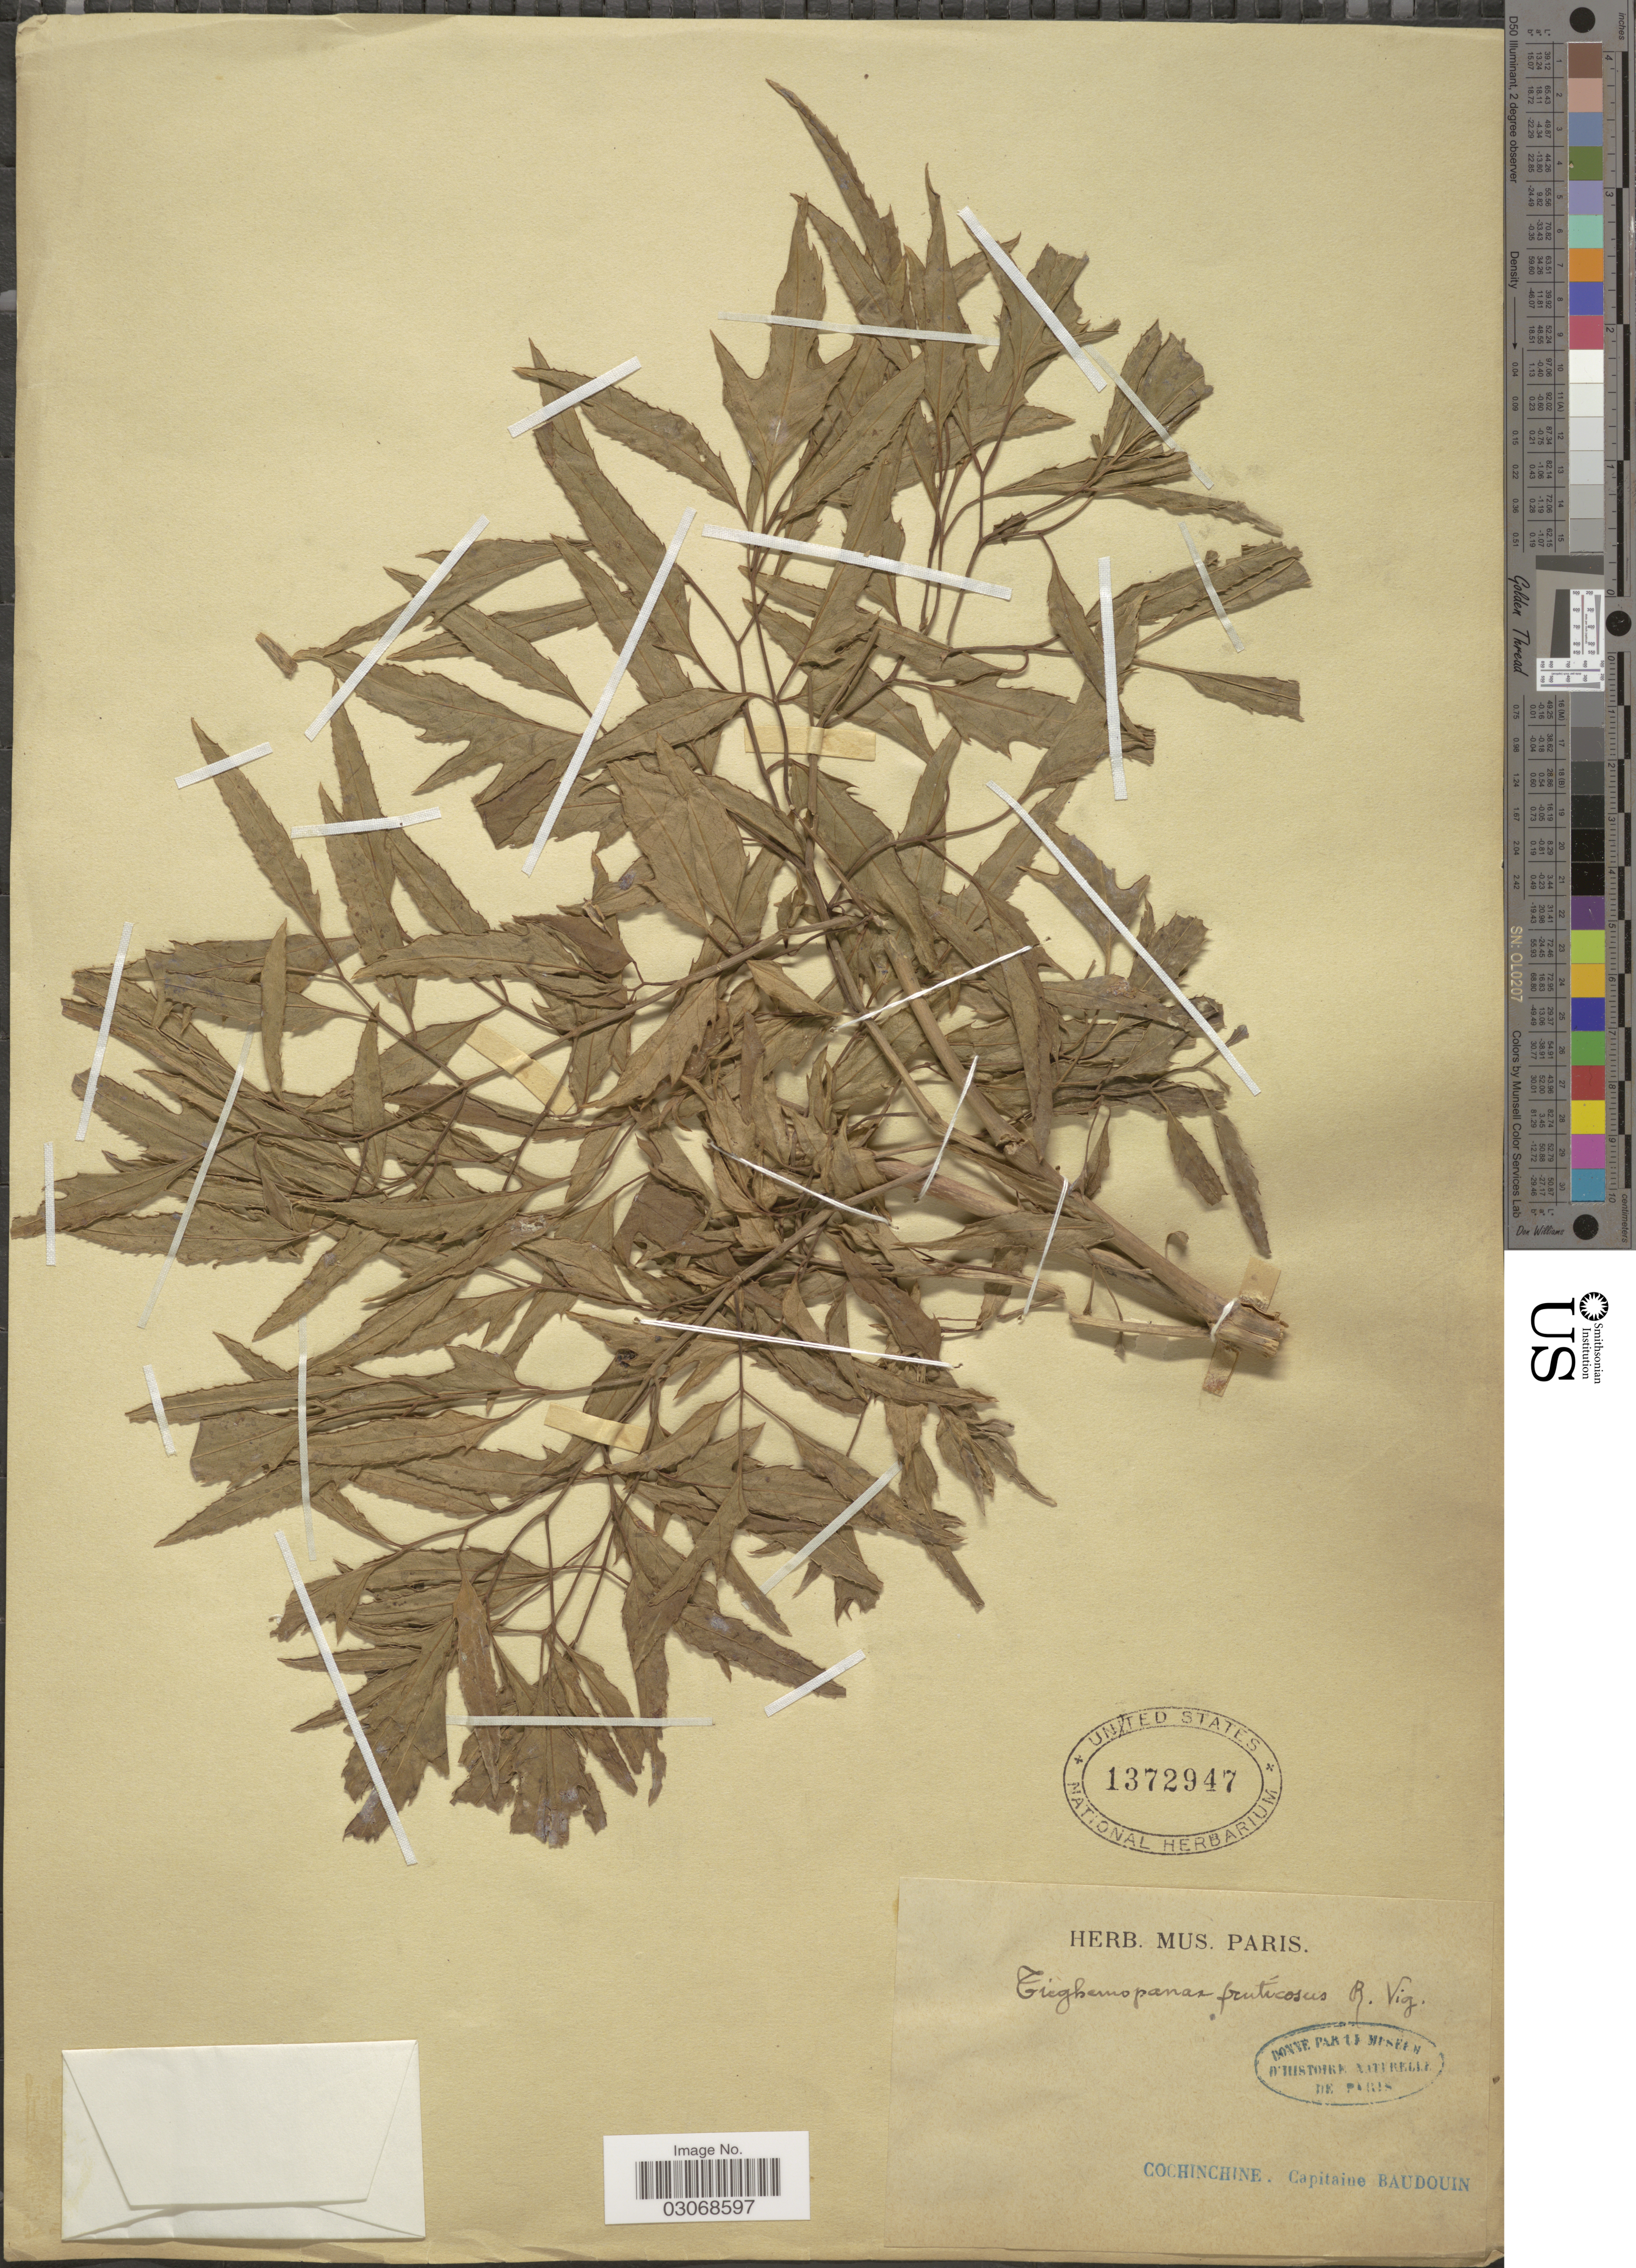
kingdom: Plantae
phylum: Tracheophyta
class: Magnoliopsida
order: Apiales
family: Araliaceae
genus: Polyscias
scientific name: Polyscias fruticosa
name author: (L.) Harms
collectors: -. Baudouin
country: Vietnam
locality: Cochinchine.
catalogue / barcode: US 1372947